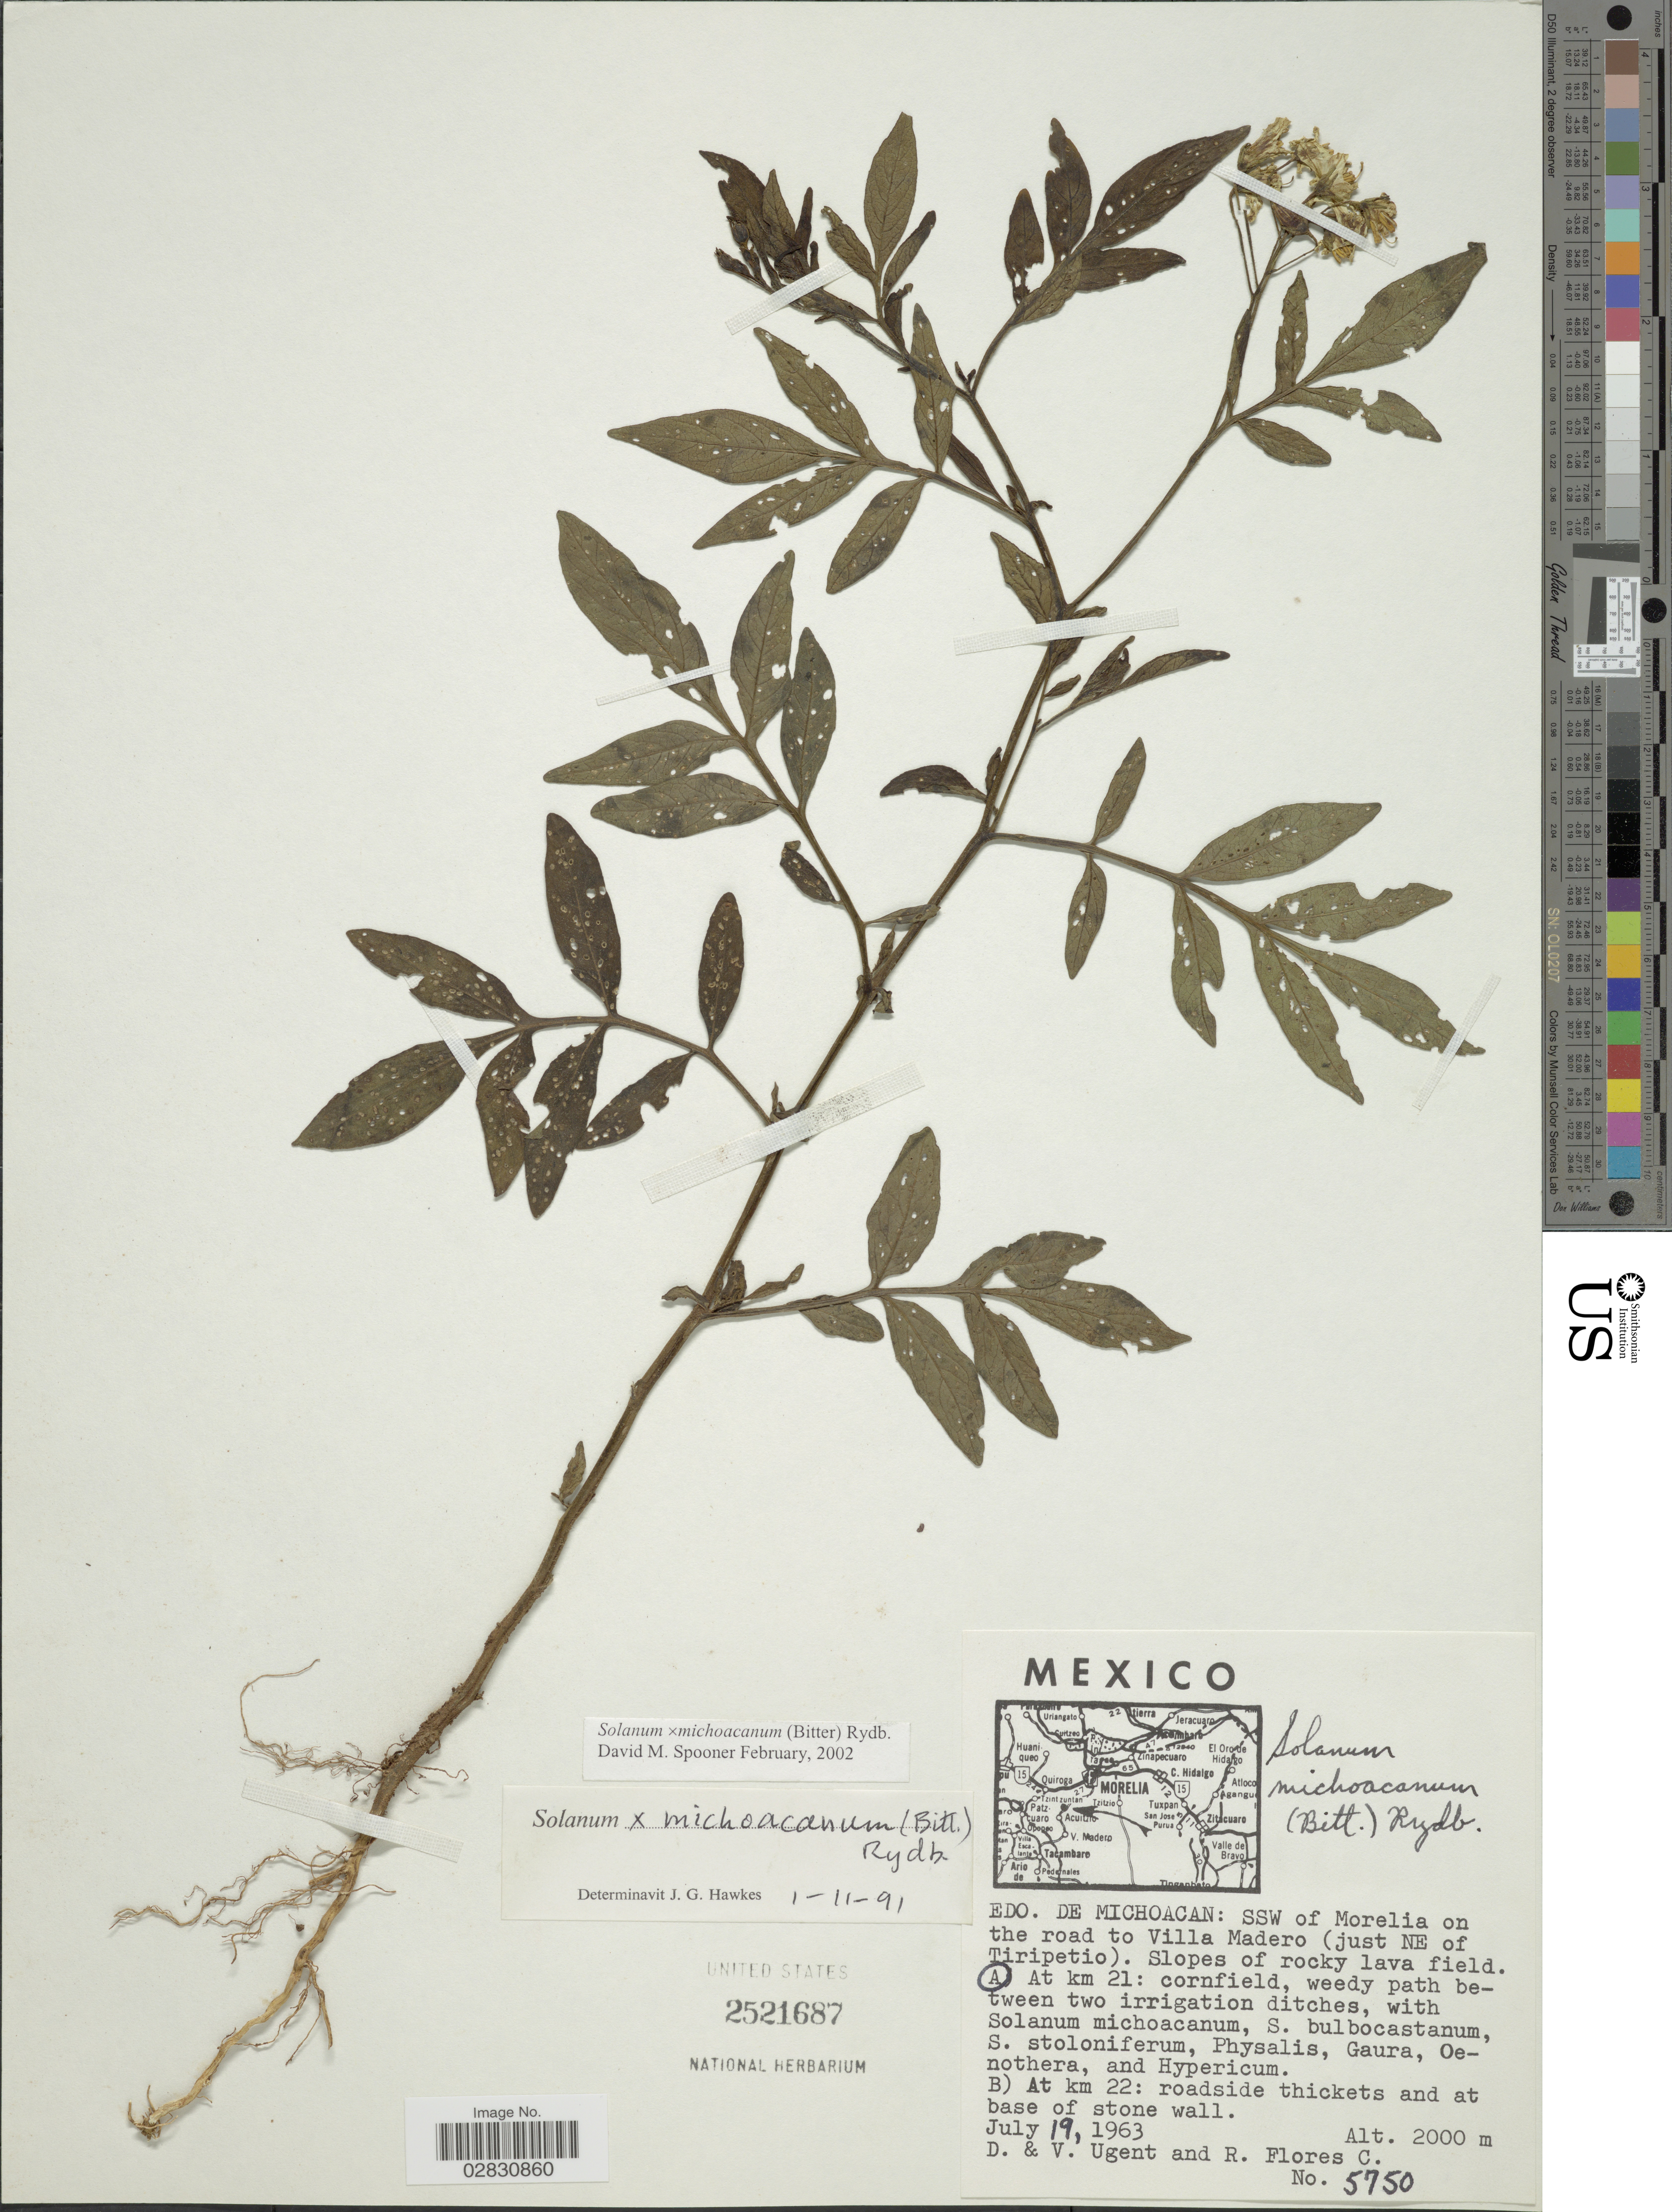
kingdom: Plantae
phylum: Tracheophyta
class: Magnoliopsida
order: Solanales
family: Solanaceae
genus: Solanum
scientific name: Solanum michoacanum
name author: (Bitter) Rydb.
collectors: D. Ugent, V. Ugent & R. Flores-C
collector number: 5750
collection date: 1963-07-19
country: Mexico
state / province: Michoacán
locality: Edo. De Michoacan: SSW of Morelia on the road to Villa Madero (just NE of Tiripetio), Slopes of rocky lava field, At km 21: cornfield.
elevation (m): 2000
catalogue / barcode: US 2521687